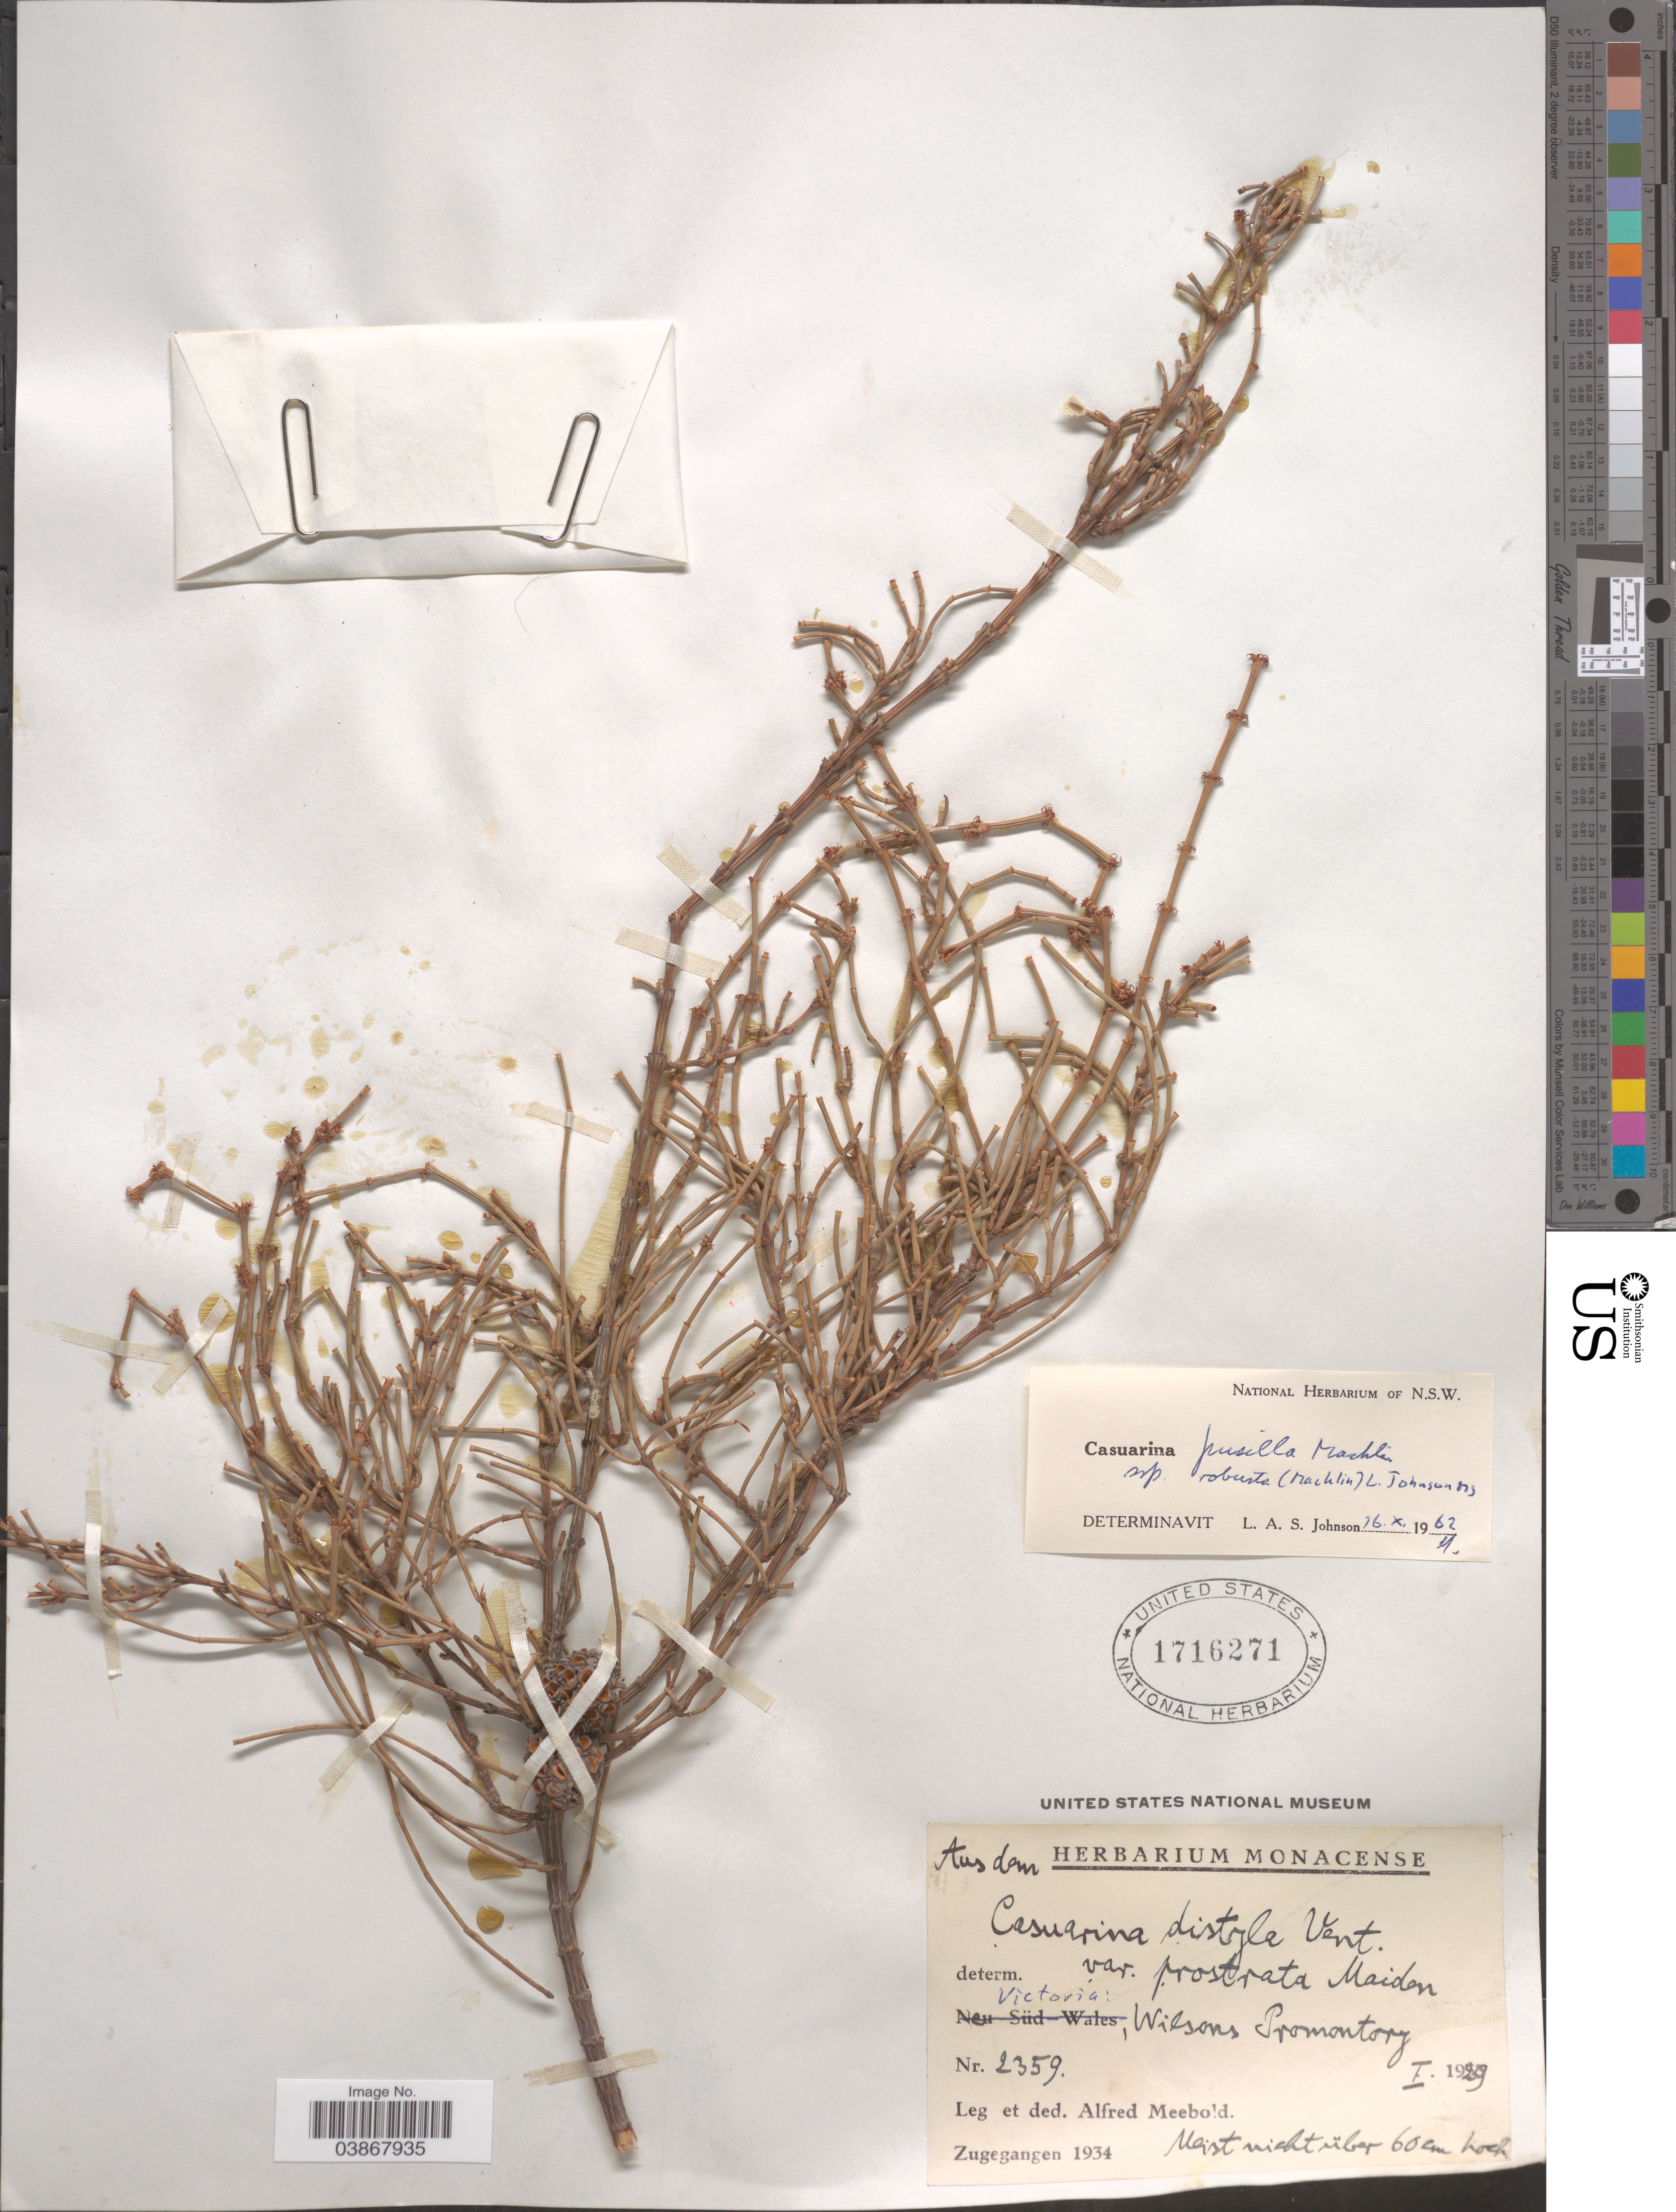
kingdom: Plantae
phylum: Tracheophyta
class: Magnoliopsida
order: Fagales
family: Casuarinaceae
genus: Casuarina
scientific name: Casuarina pusilla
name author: Macklin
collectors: A. Meebold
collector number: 2359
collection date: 1929-01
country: Australia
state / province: Victoria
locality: Victoria: Wilsons Promontory.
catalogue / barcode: US 1716271